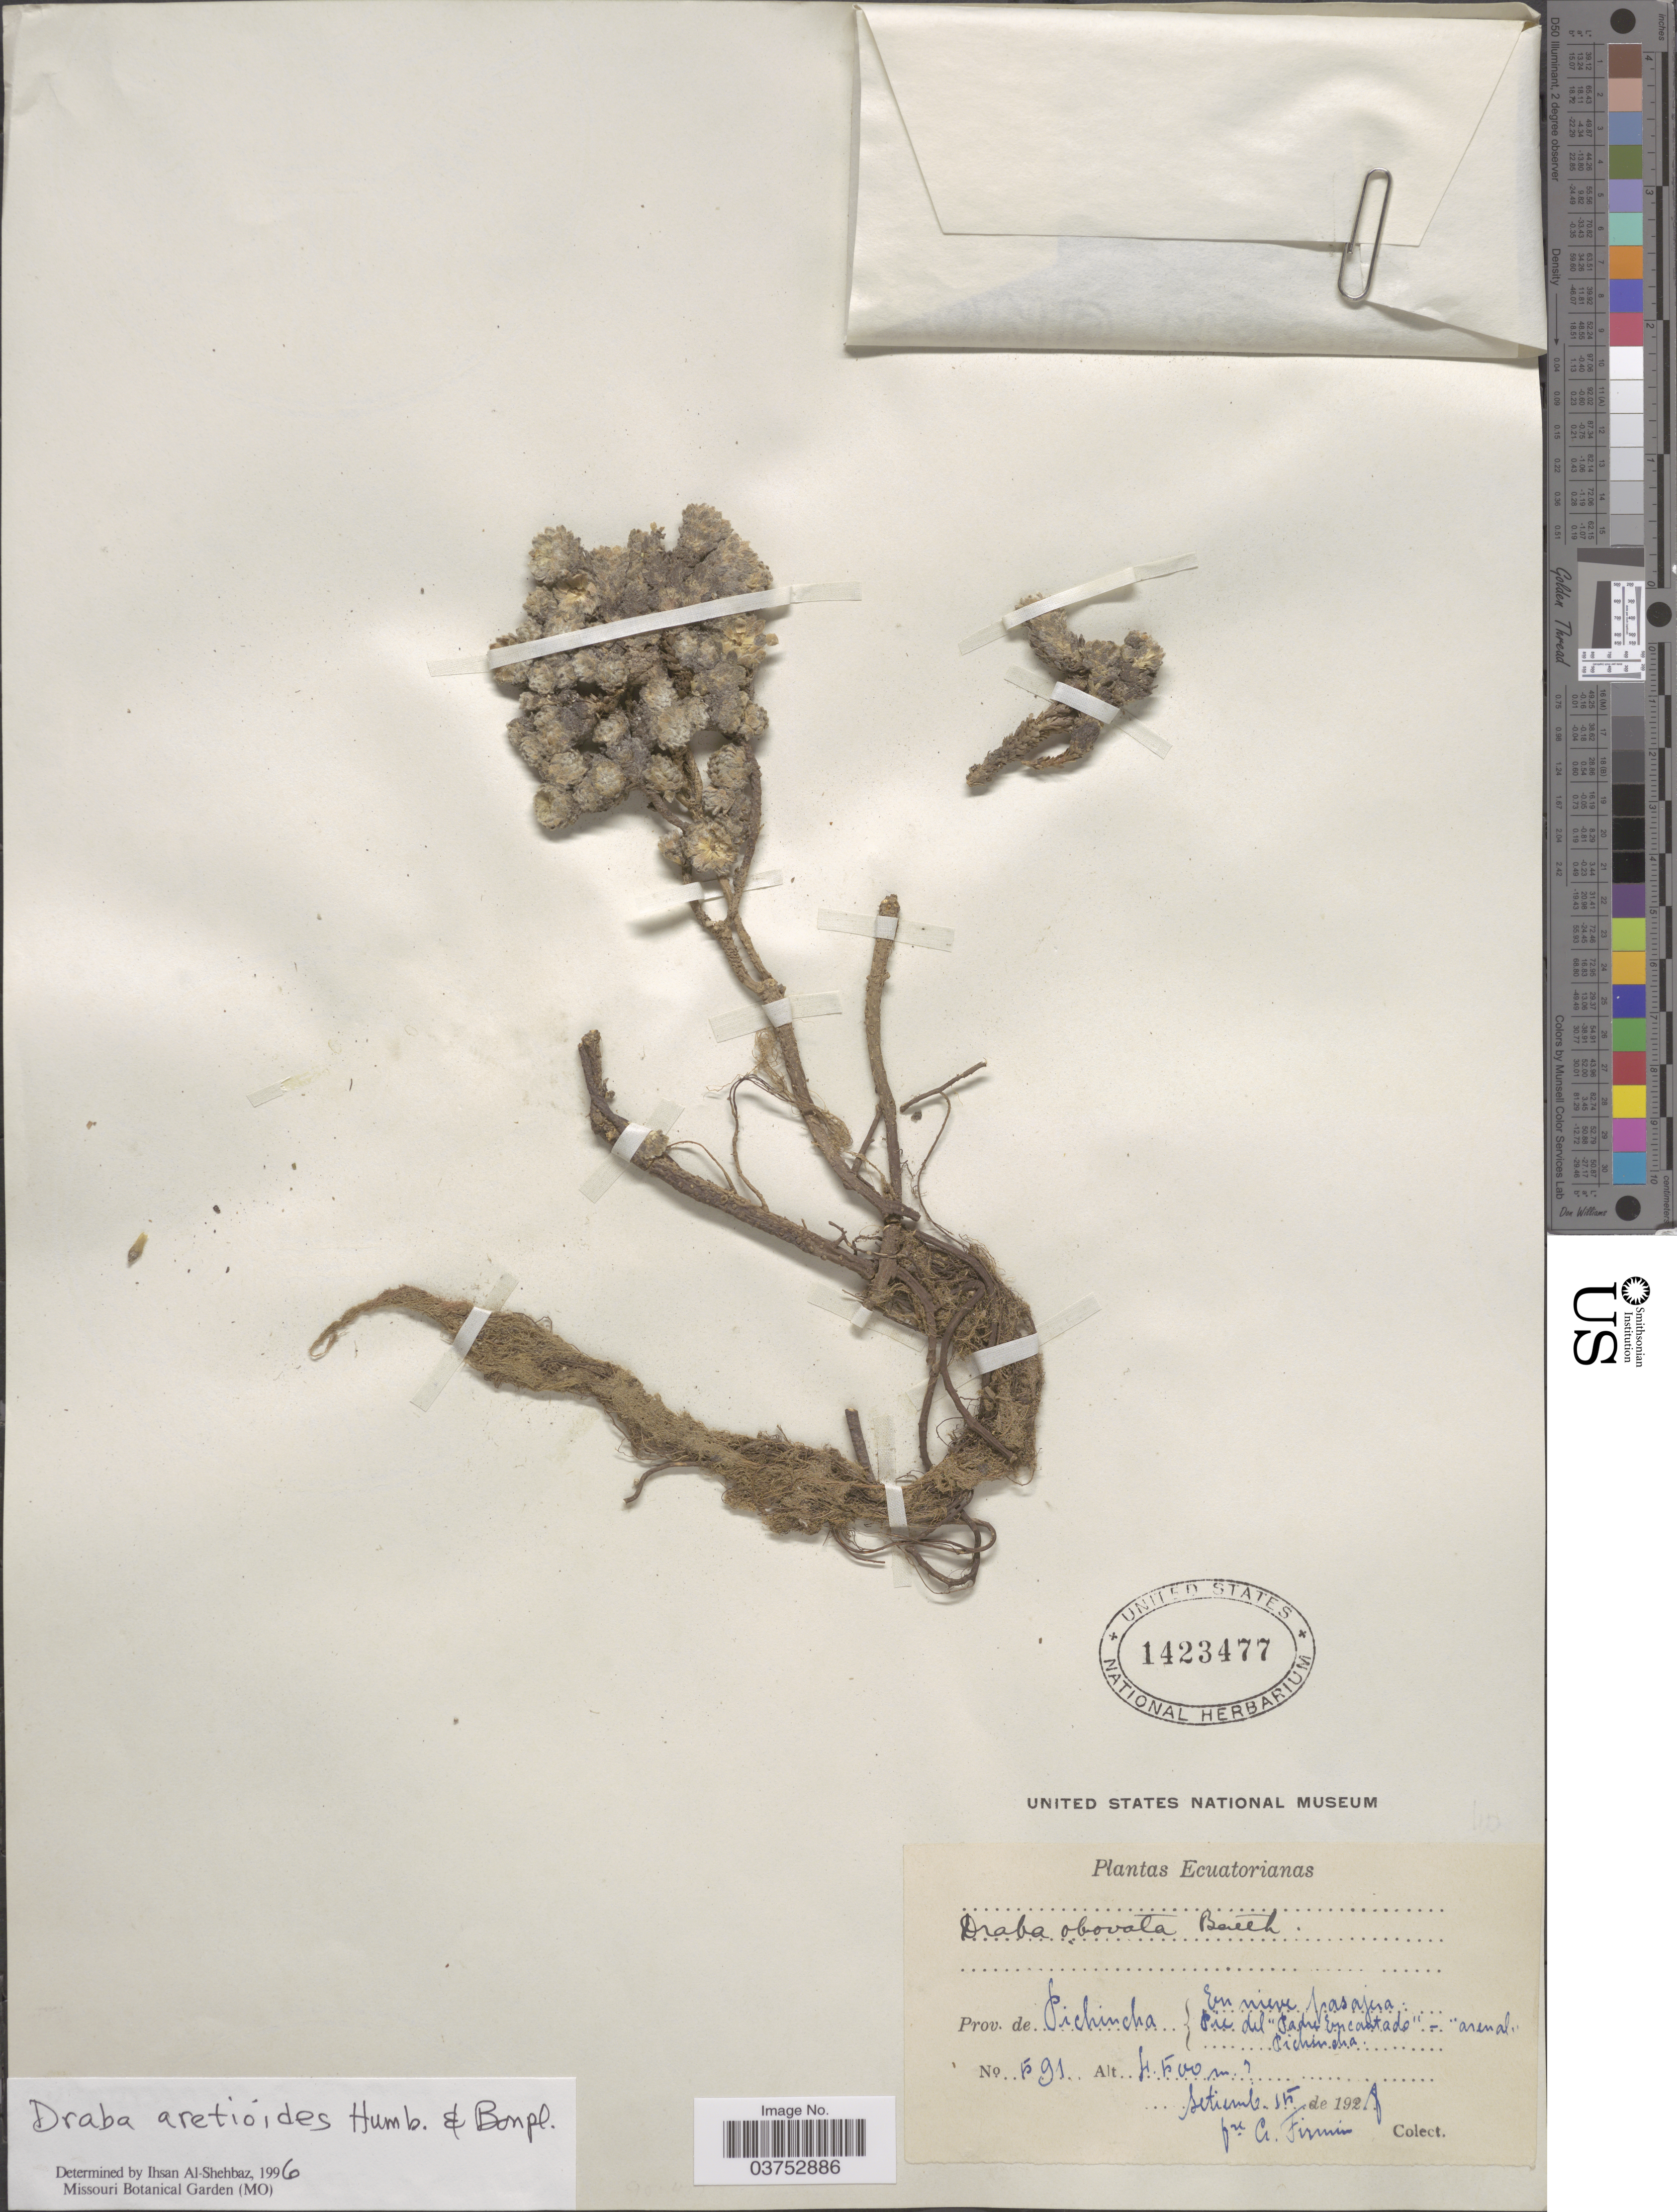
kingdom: Plantae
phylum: Tracheophyta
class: Magnoliopsida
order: Brassicales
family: Brassicaceae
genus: Draba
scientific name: Draba aretioides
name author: (A. Gray) Humb. & Bonpl.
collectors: F. Firmin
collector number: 591*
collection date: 1928-09-15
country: Ecuador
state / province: Pichincha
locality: Ecuatorianas. En nieve pasafera: Pic del 'Padre Encantado' - 'arenal' Pichincha.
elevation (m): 4500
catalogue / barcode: US 1423477